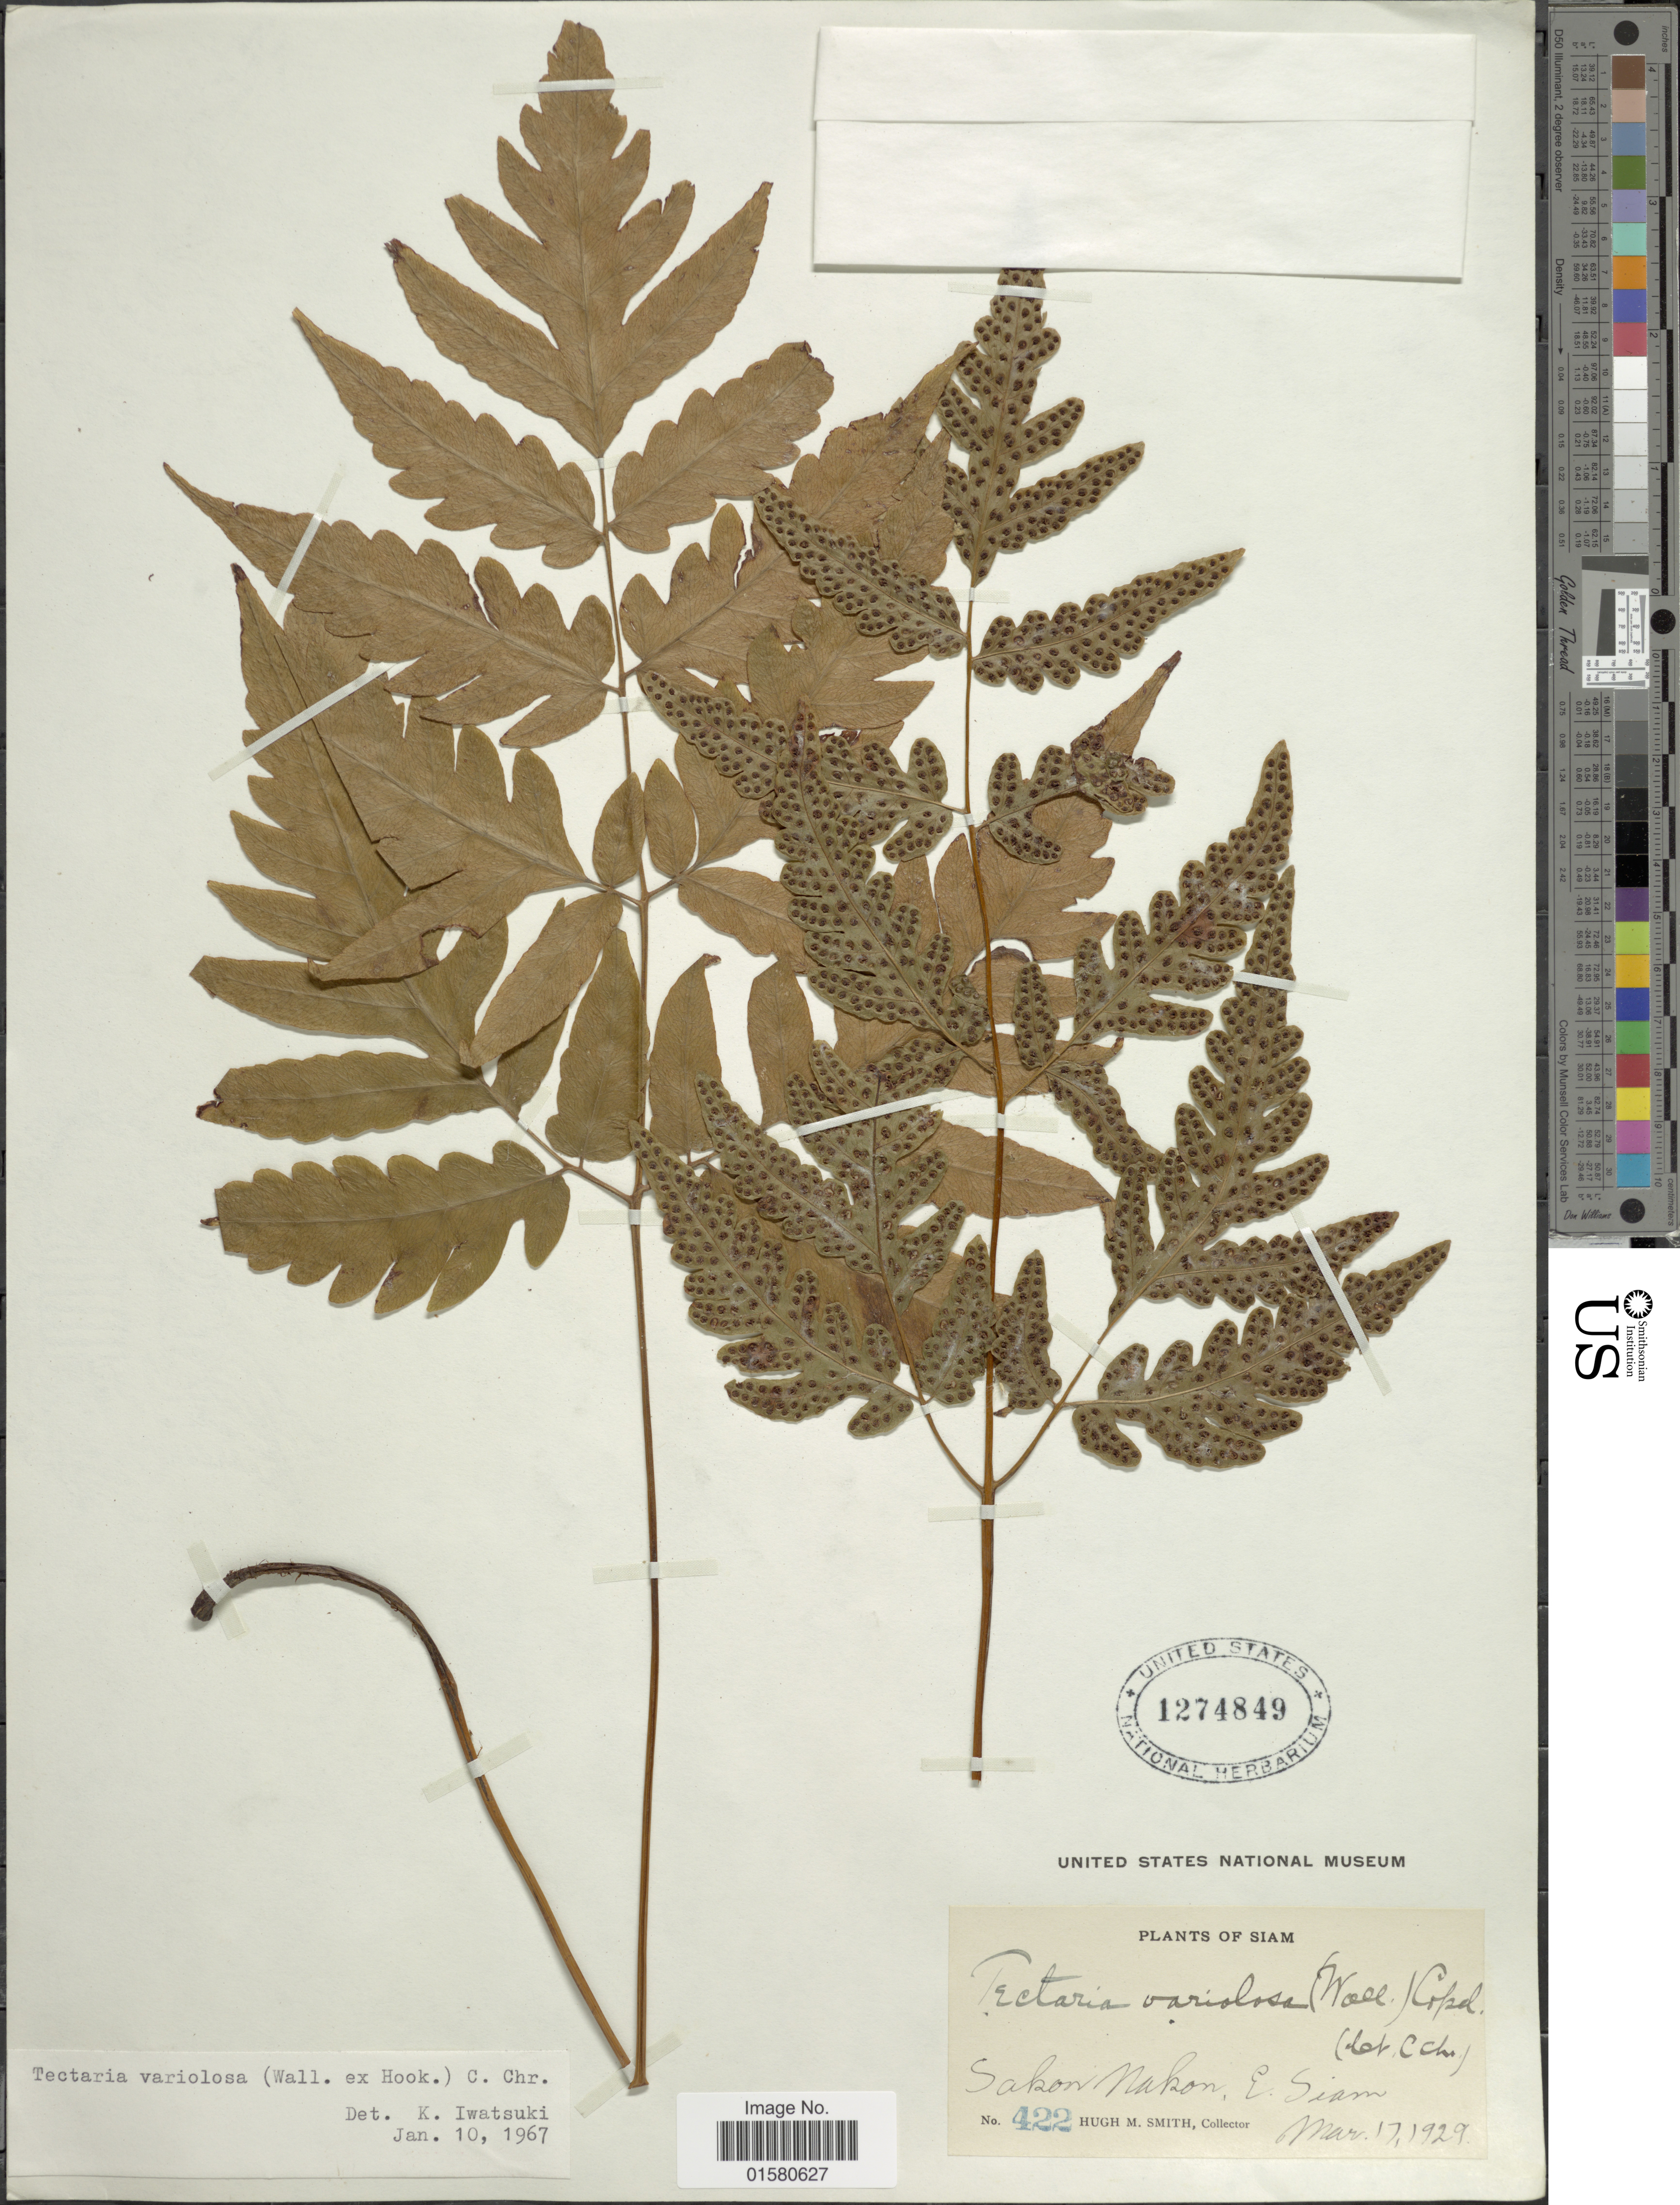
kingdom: Plantae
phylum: Tracheophyta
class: Polypodiopsida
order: Polypodiales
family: Tectariaceae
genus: Tectaria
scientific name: Tectaria variolosa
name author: (Wall. ex Hook.) C. Chr.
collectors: H. M. Smith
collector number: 422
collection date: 1929-03-17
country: Thailand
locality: Siam, Sakon Nakon. E. Siam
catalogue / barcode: US 1274849